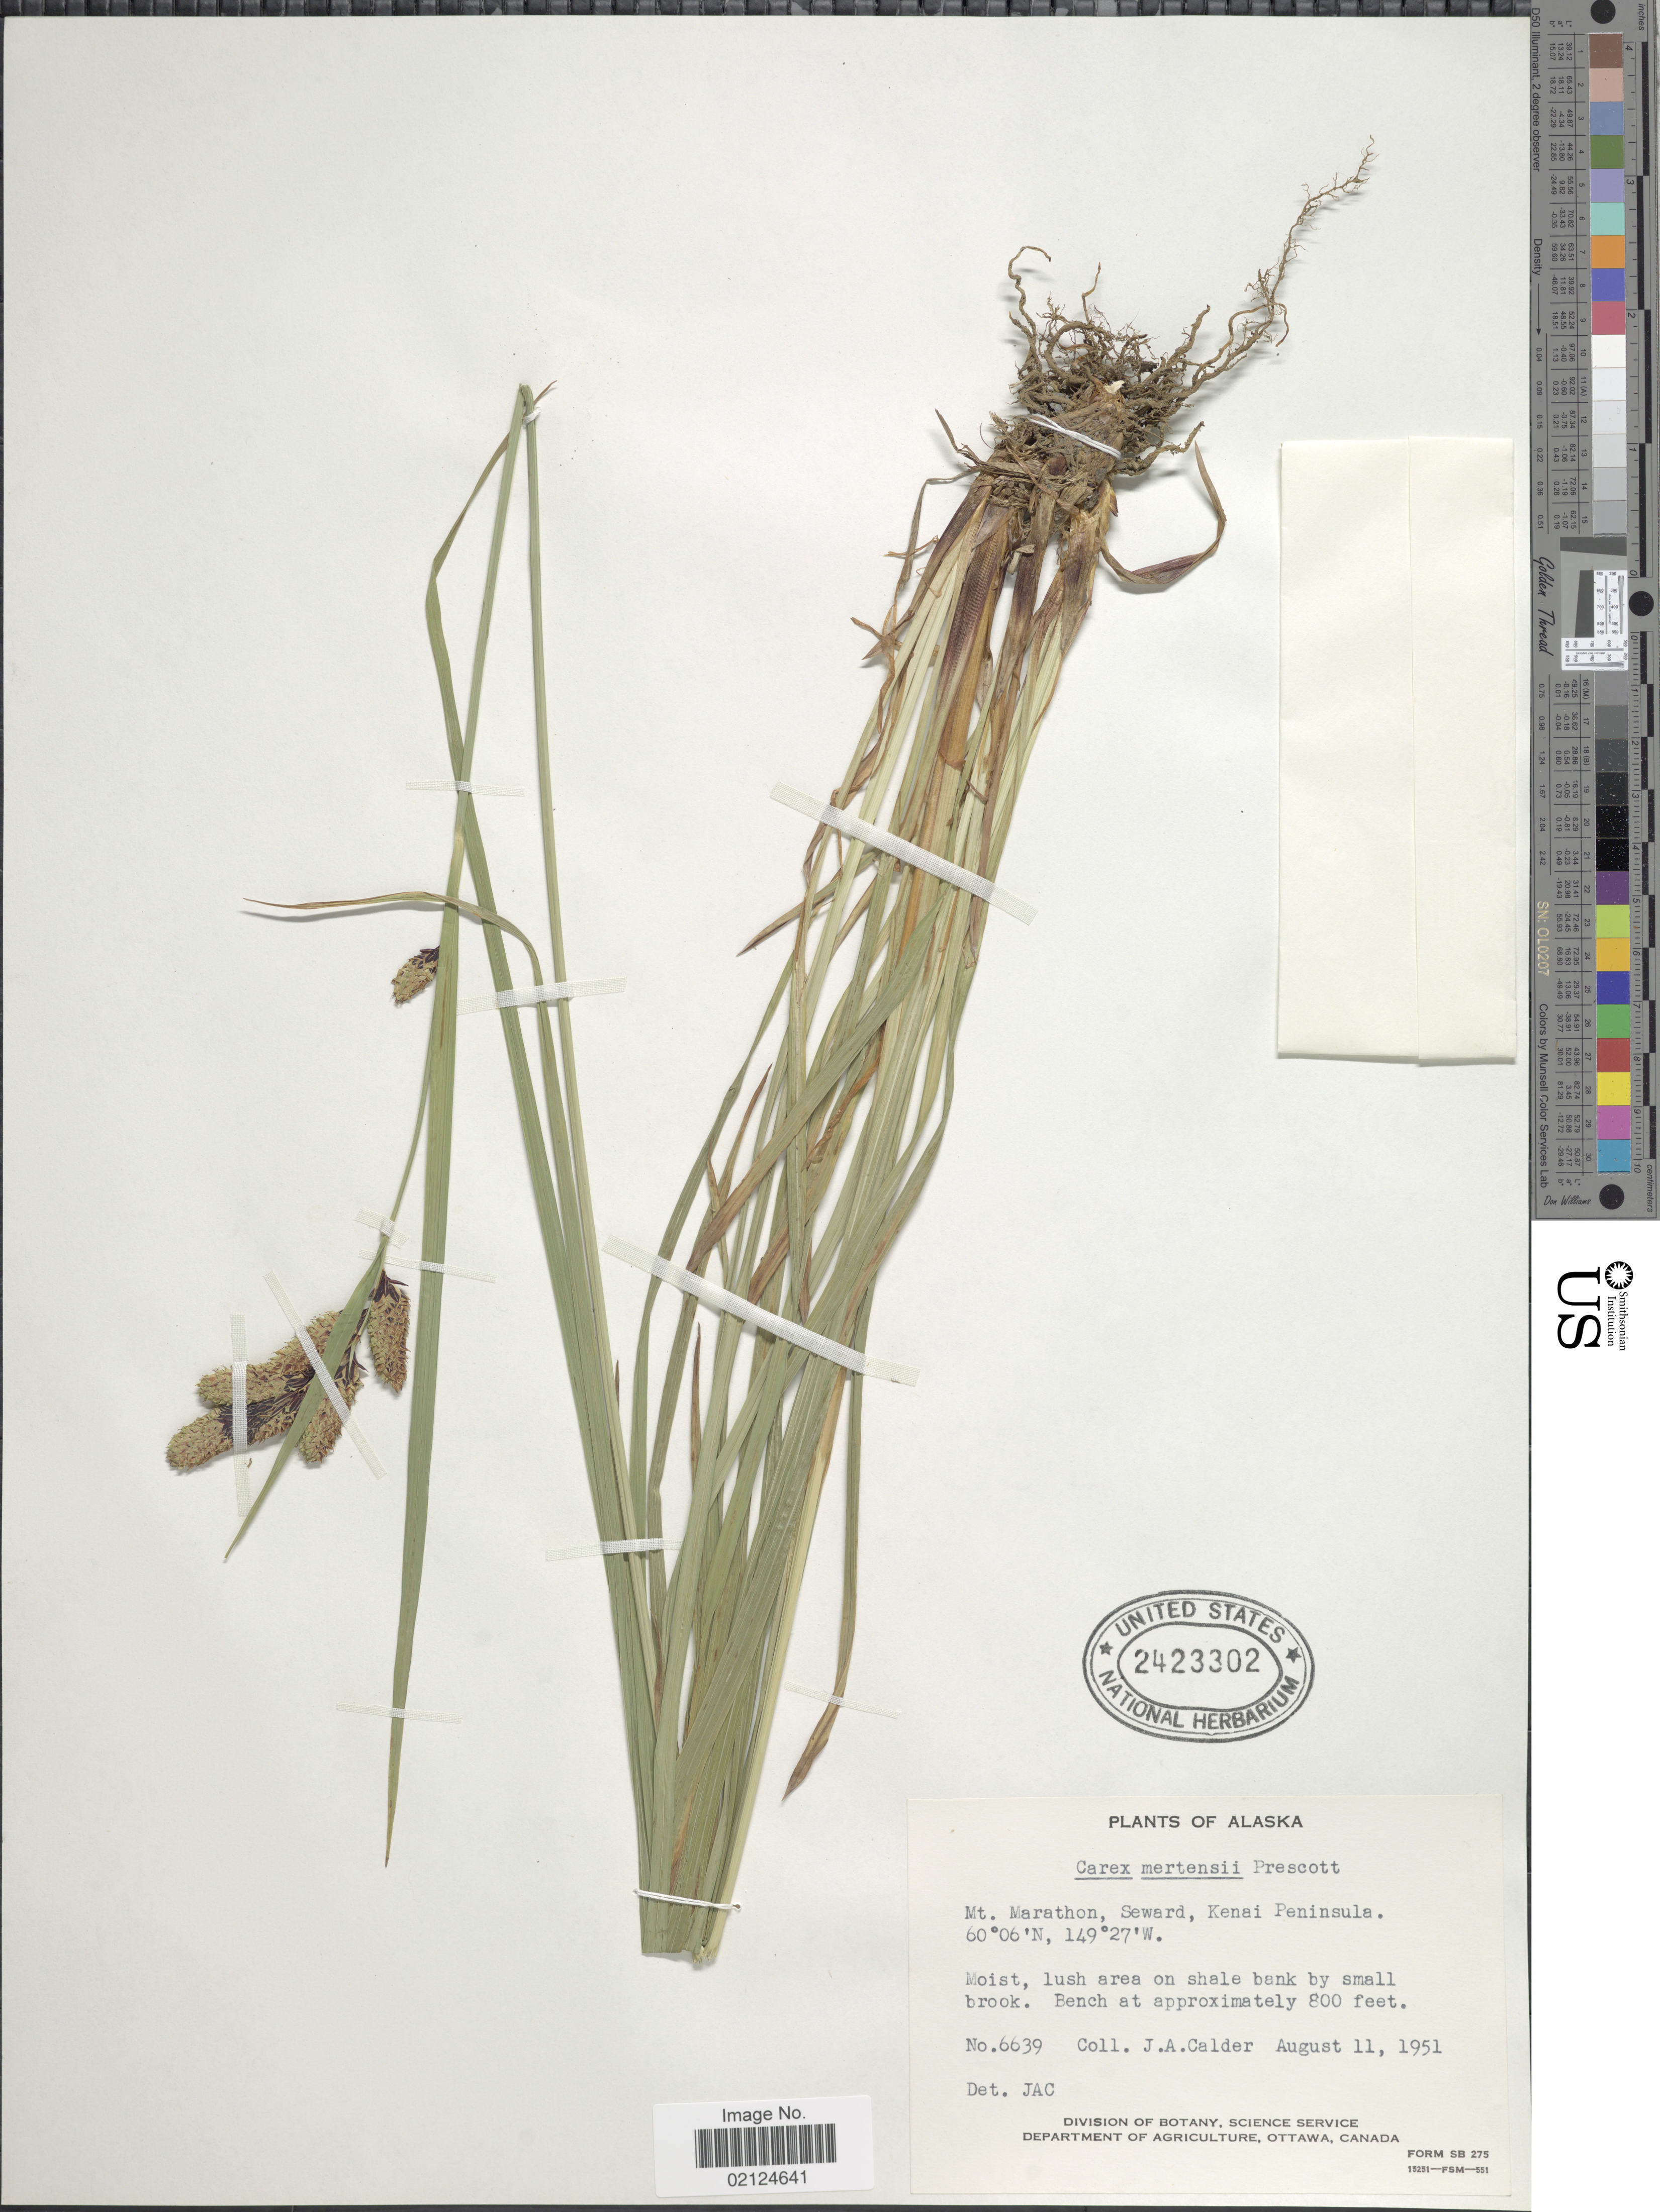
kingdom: Plantae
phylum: Tracheophyta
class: Liliopsida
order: Poales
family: Cyperaceae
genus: Carex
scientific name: Carex mertensii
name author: J.D. Prescott ex Bong.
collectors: J. A. Calder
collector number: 6639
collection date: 1951-08-11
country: United States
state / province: Alaska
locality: Mt. Marathon, Seward, Kenai Peninsula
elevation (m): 244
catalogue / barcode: US 2423302